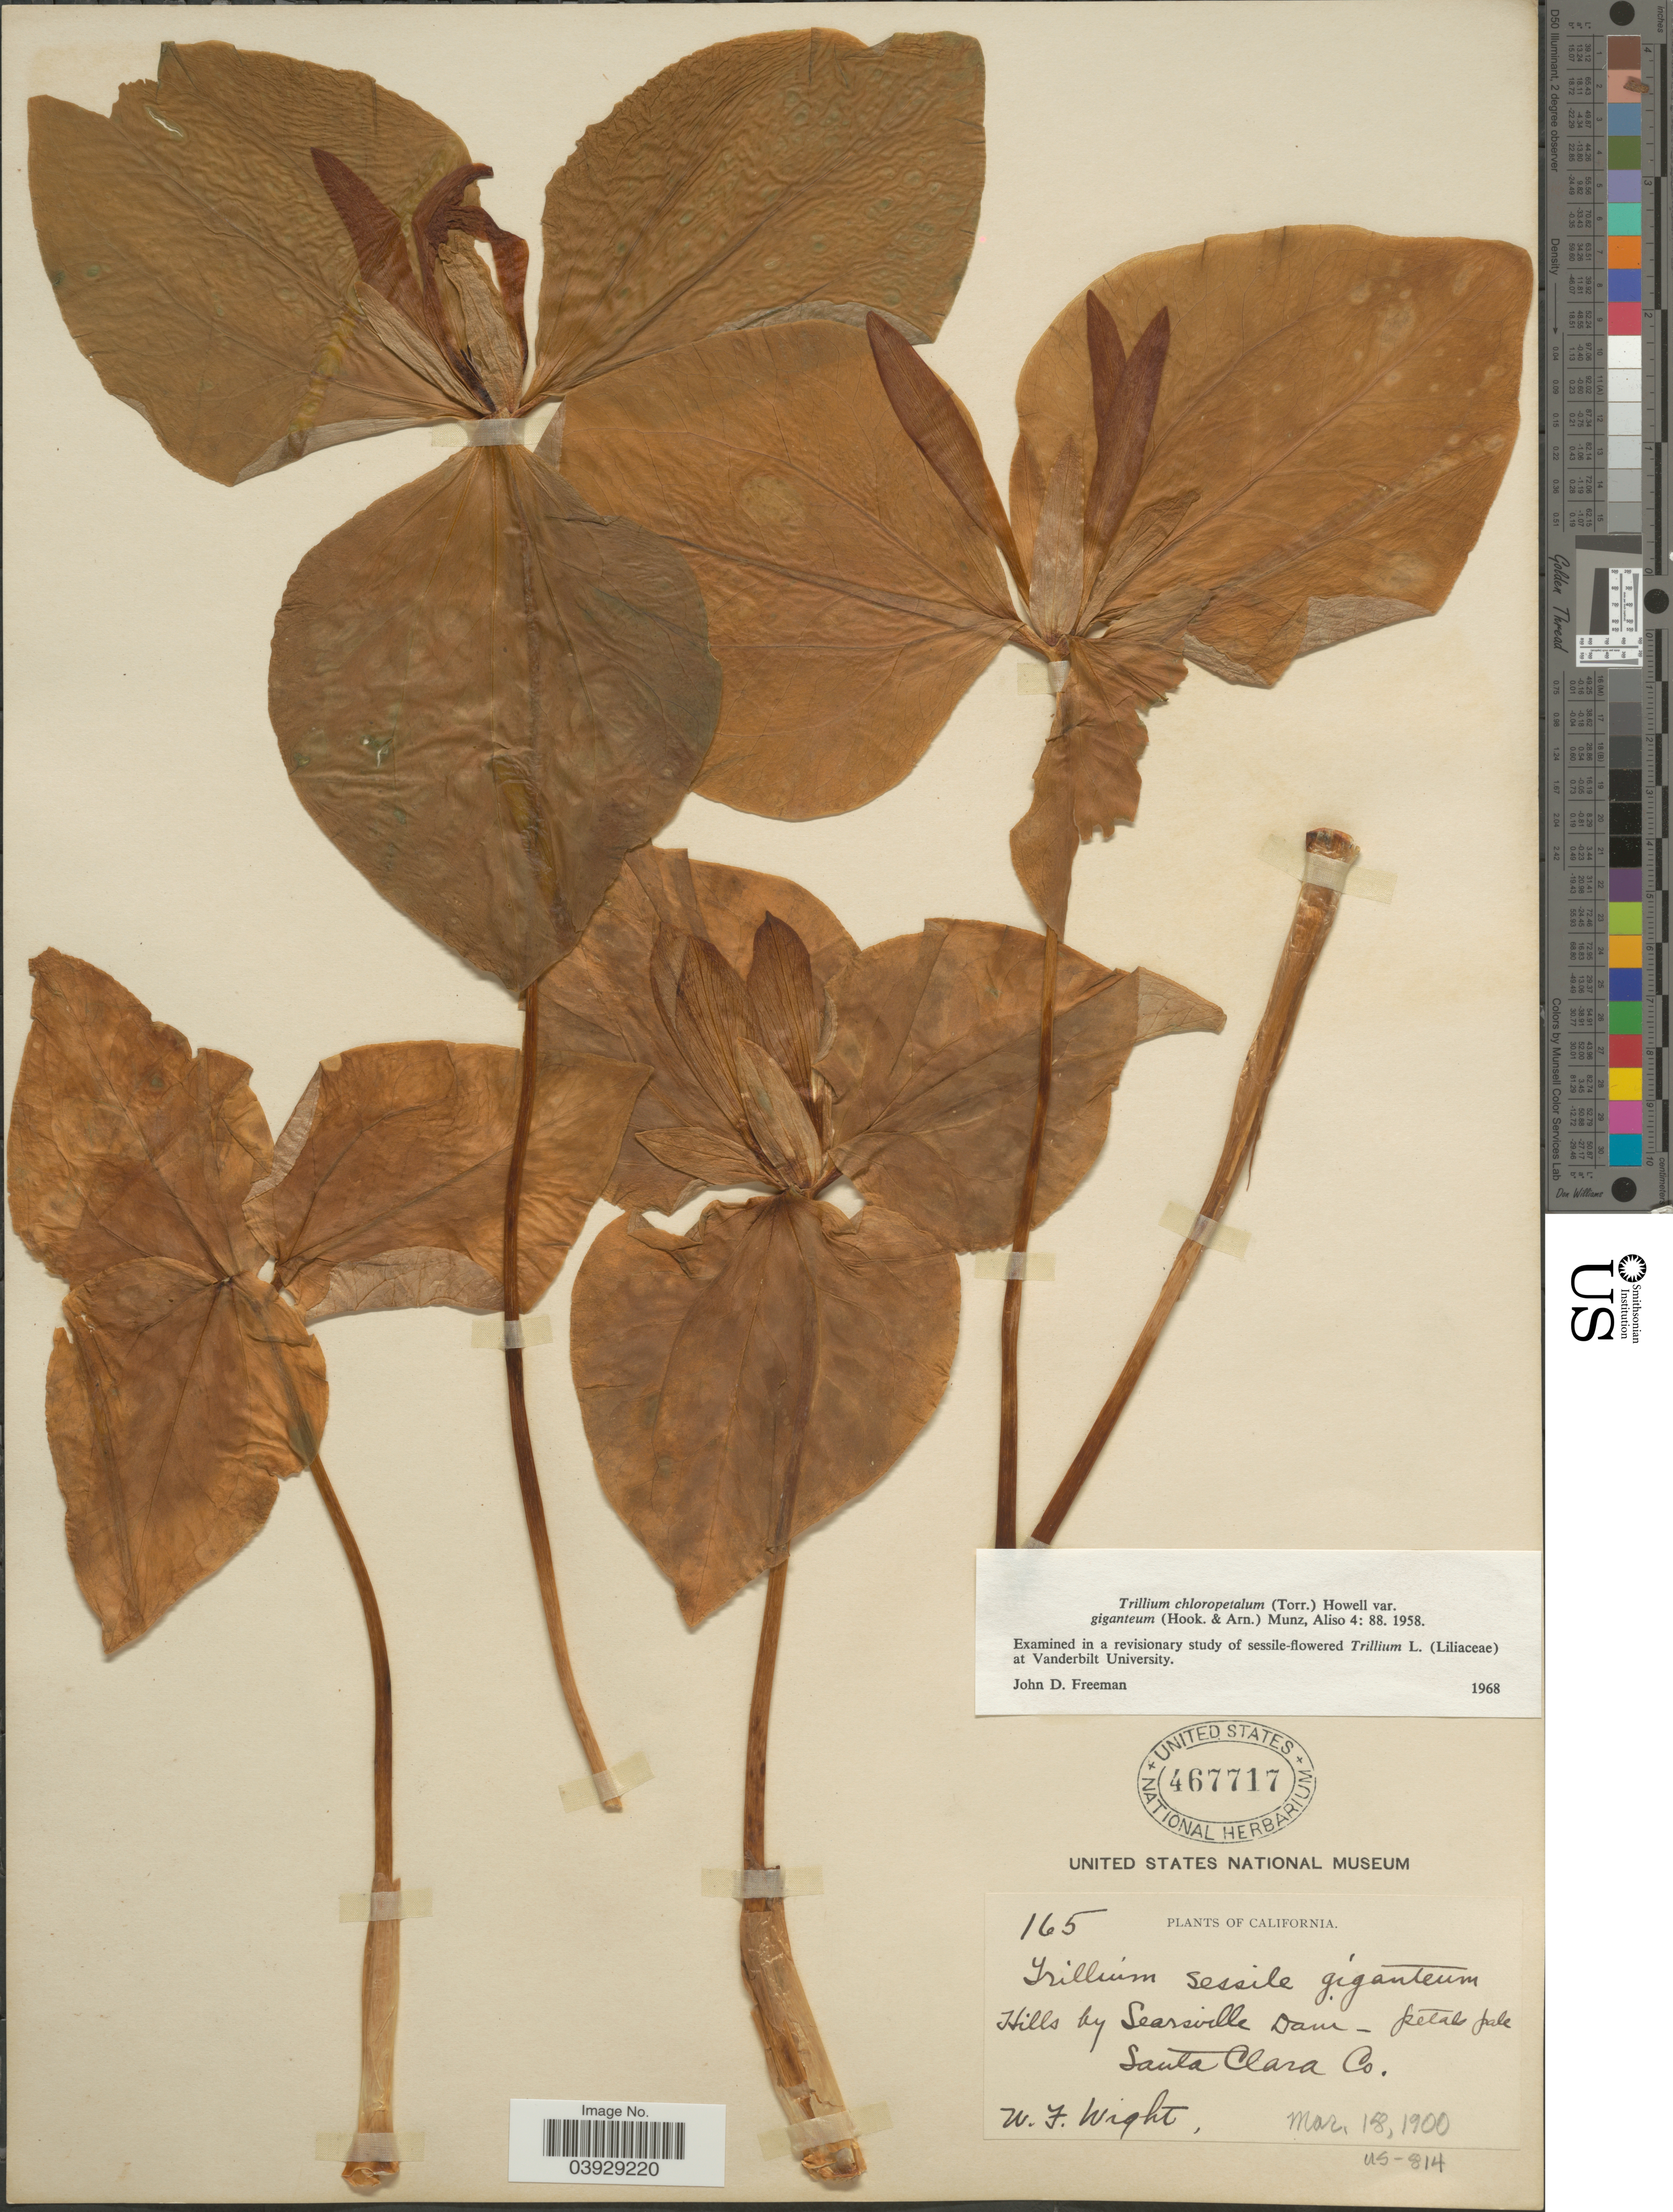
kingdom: Plantae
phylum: Tracheophyta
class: Liliopsida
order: Liliales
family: Melanthiaceae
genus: Trillium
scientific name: Trillium chloropetalum var. giganteum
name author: (Hook. & Arn.) Munz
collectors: W. Wight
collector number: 165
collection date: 1900-03-18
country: United States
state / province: California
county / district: Santa Clara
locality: Hills by Searsville Dam - Santa Clara Co.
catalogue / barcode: US 467717